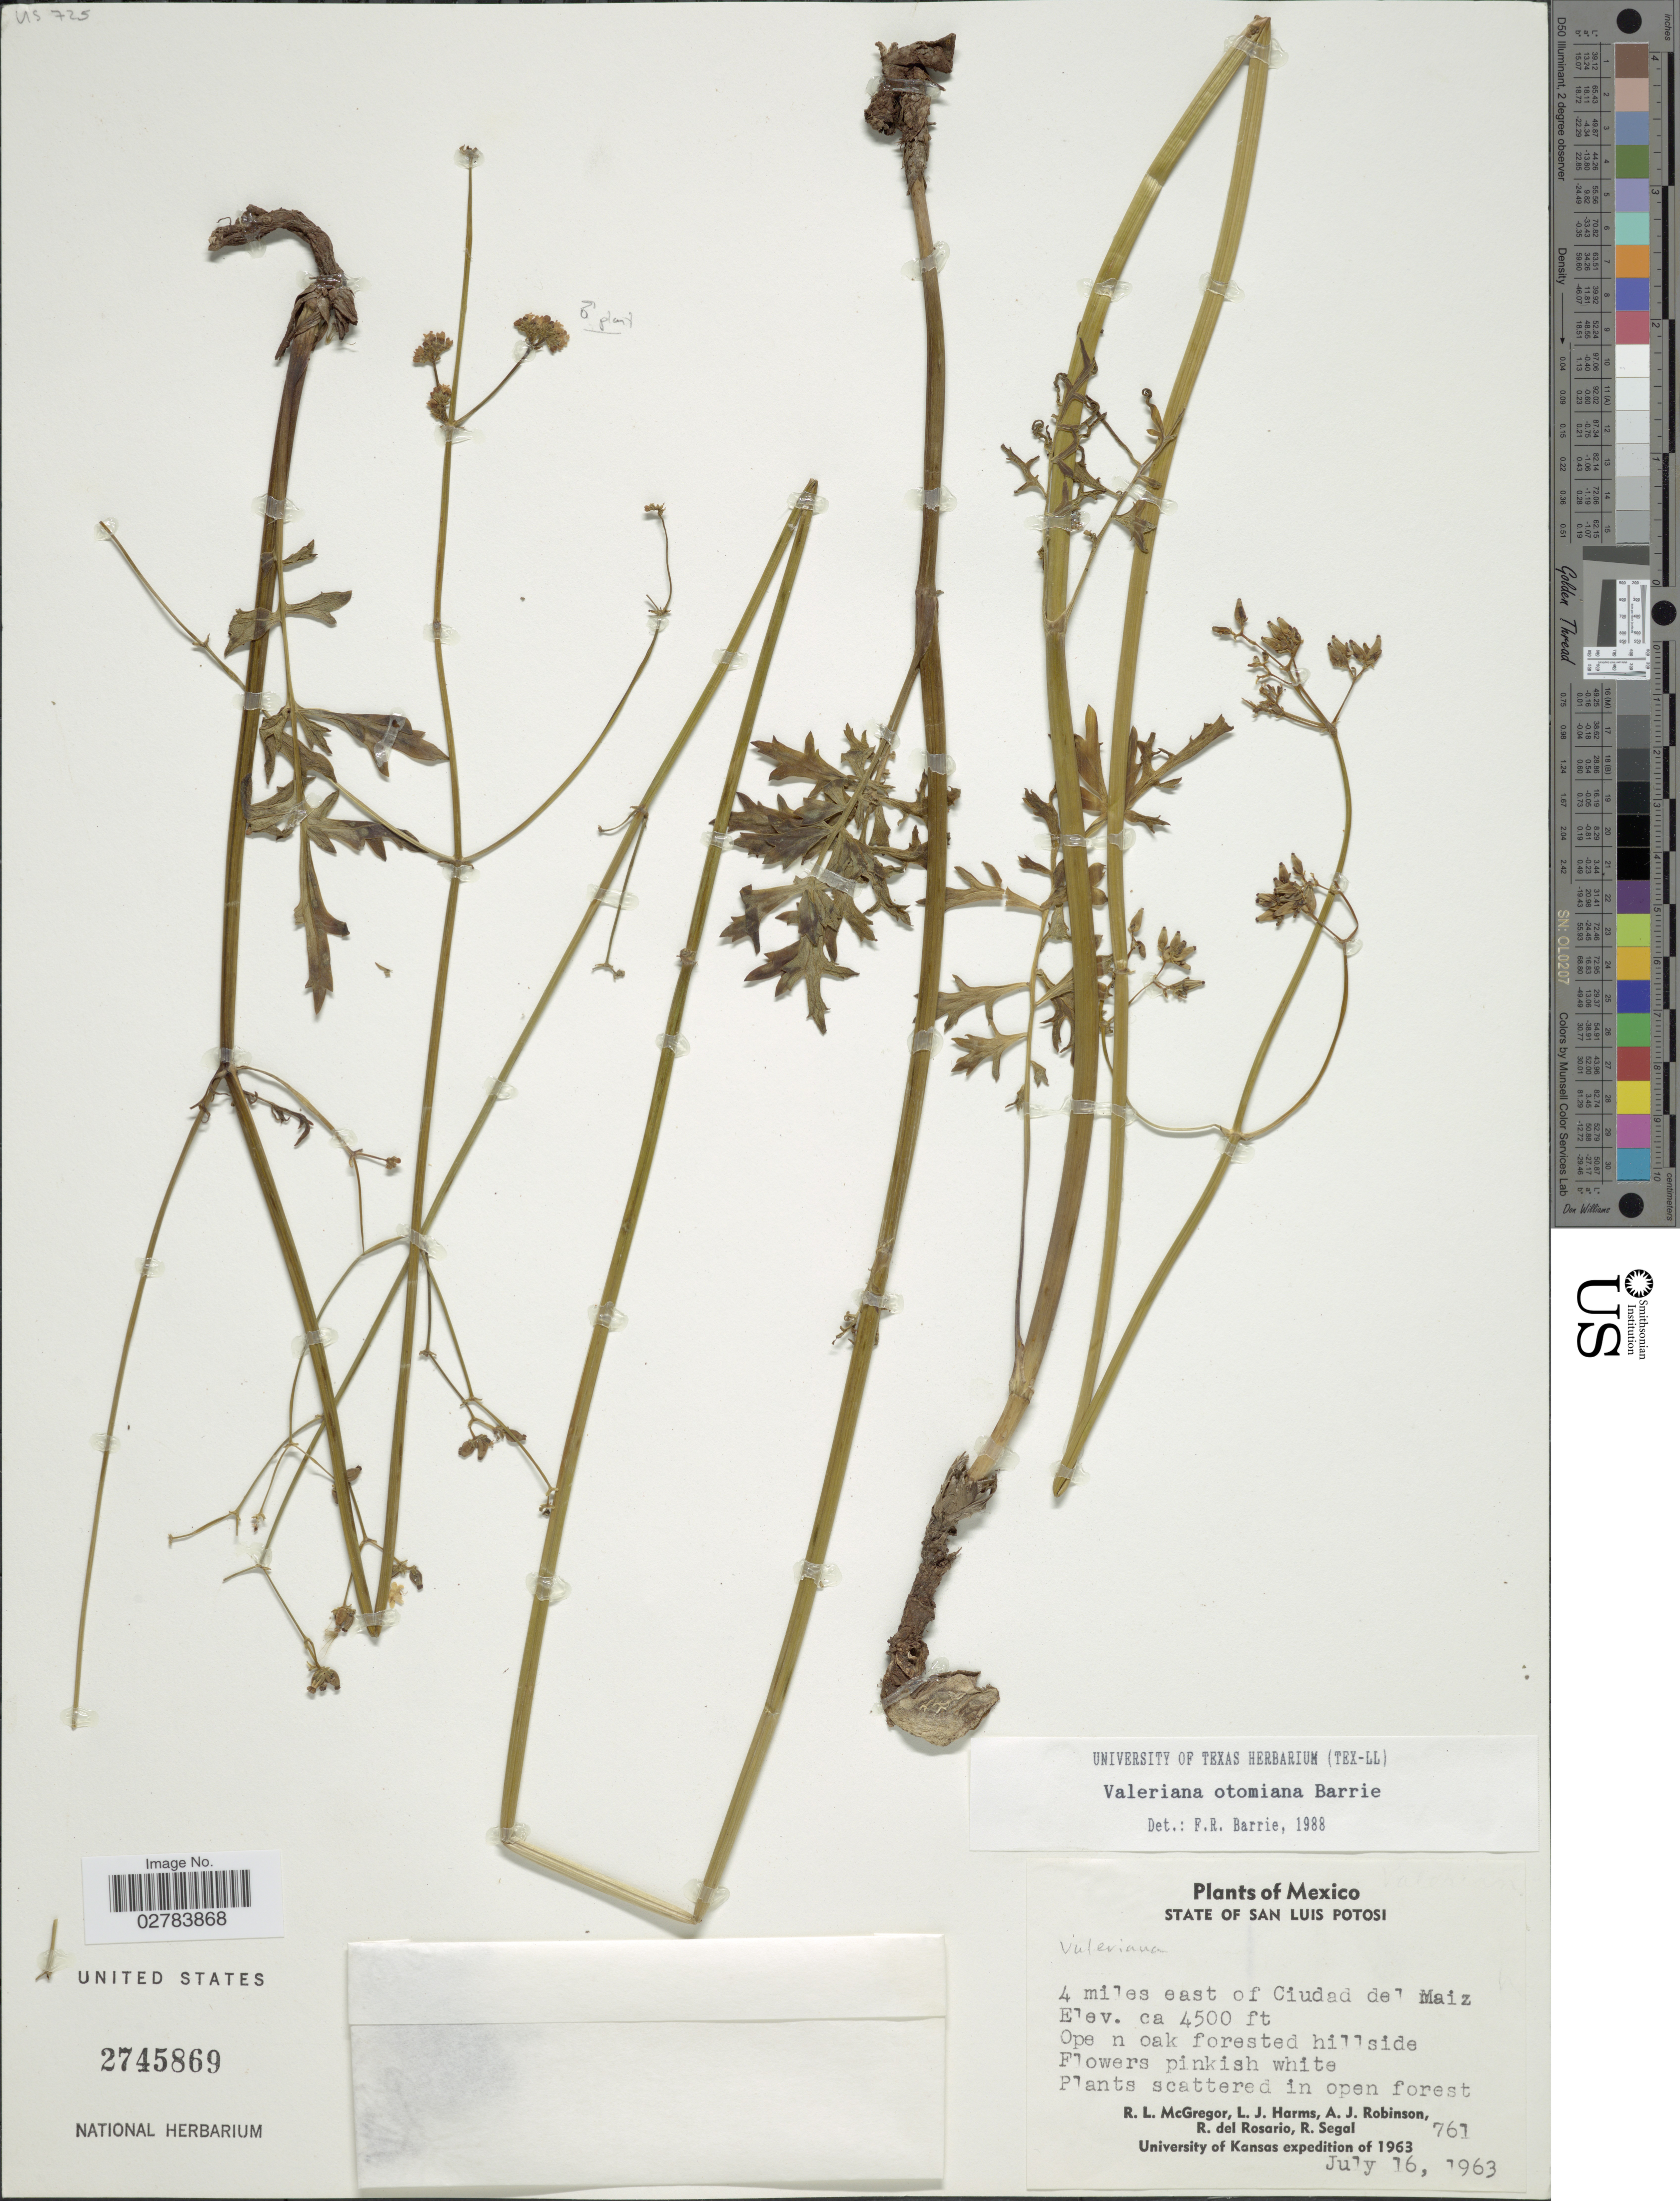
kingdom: Plantae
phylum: Tracheophyta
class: Magnoliopsida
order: Dipsacales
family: Caprifoliaceae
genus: Valeriana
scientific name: Valeriana otomiana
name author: Barrie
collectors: R. McGregor, L. Harms, A. J. Robinson, R. del Rosario & R. Segal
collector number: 761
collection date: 1963-07-16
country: Mexico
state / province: San Luis Potosí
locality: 4 miles east of Ciudad del Maiz.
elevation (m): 1372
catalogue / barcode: US 2745869